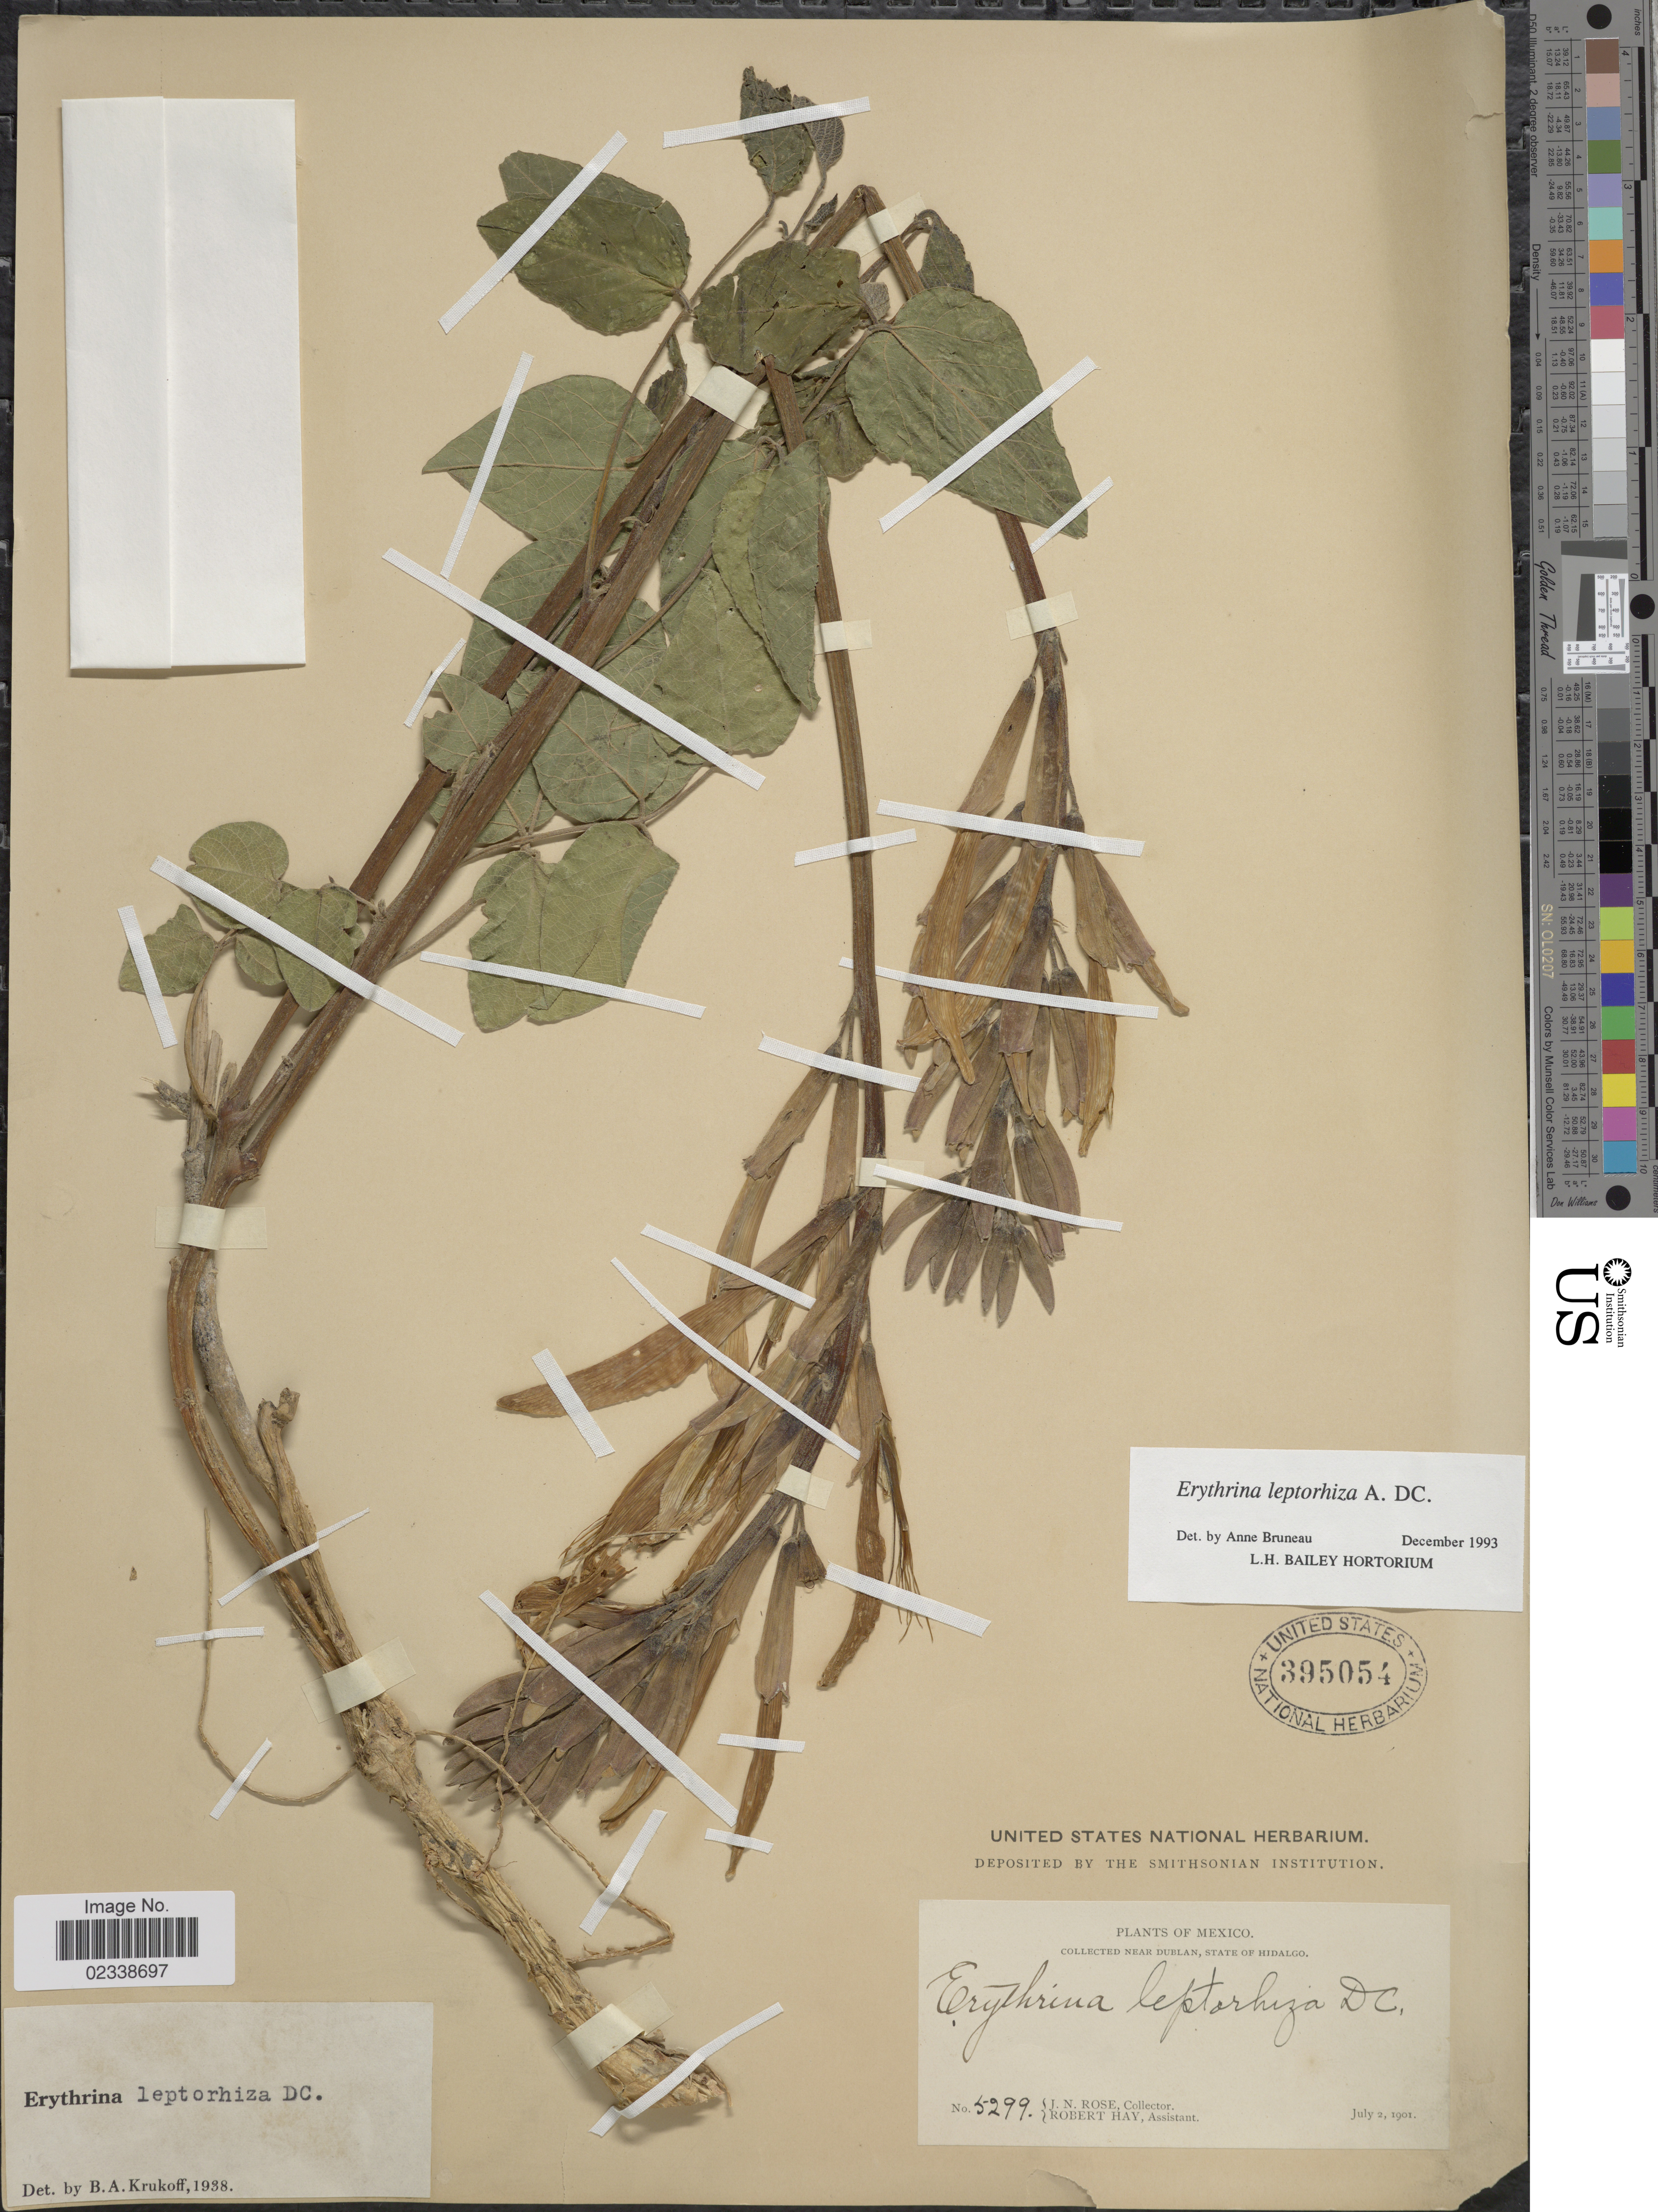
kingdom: Plantae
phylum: Tracheophyta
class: Magnoliopsida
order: Fabales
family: Fabaceae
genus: Erythrina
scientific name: Erythrina leptorhiza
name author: Moc. & Sessé ex DC.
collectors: J. N. Rose & R. Hay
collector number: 5299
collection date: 1901-07-02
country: Mexico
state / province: Hidalgo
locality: Near Dublan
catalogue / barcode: US 395054